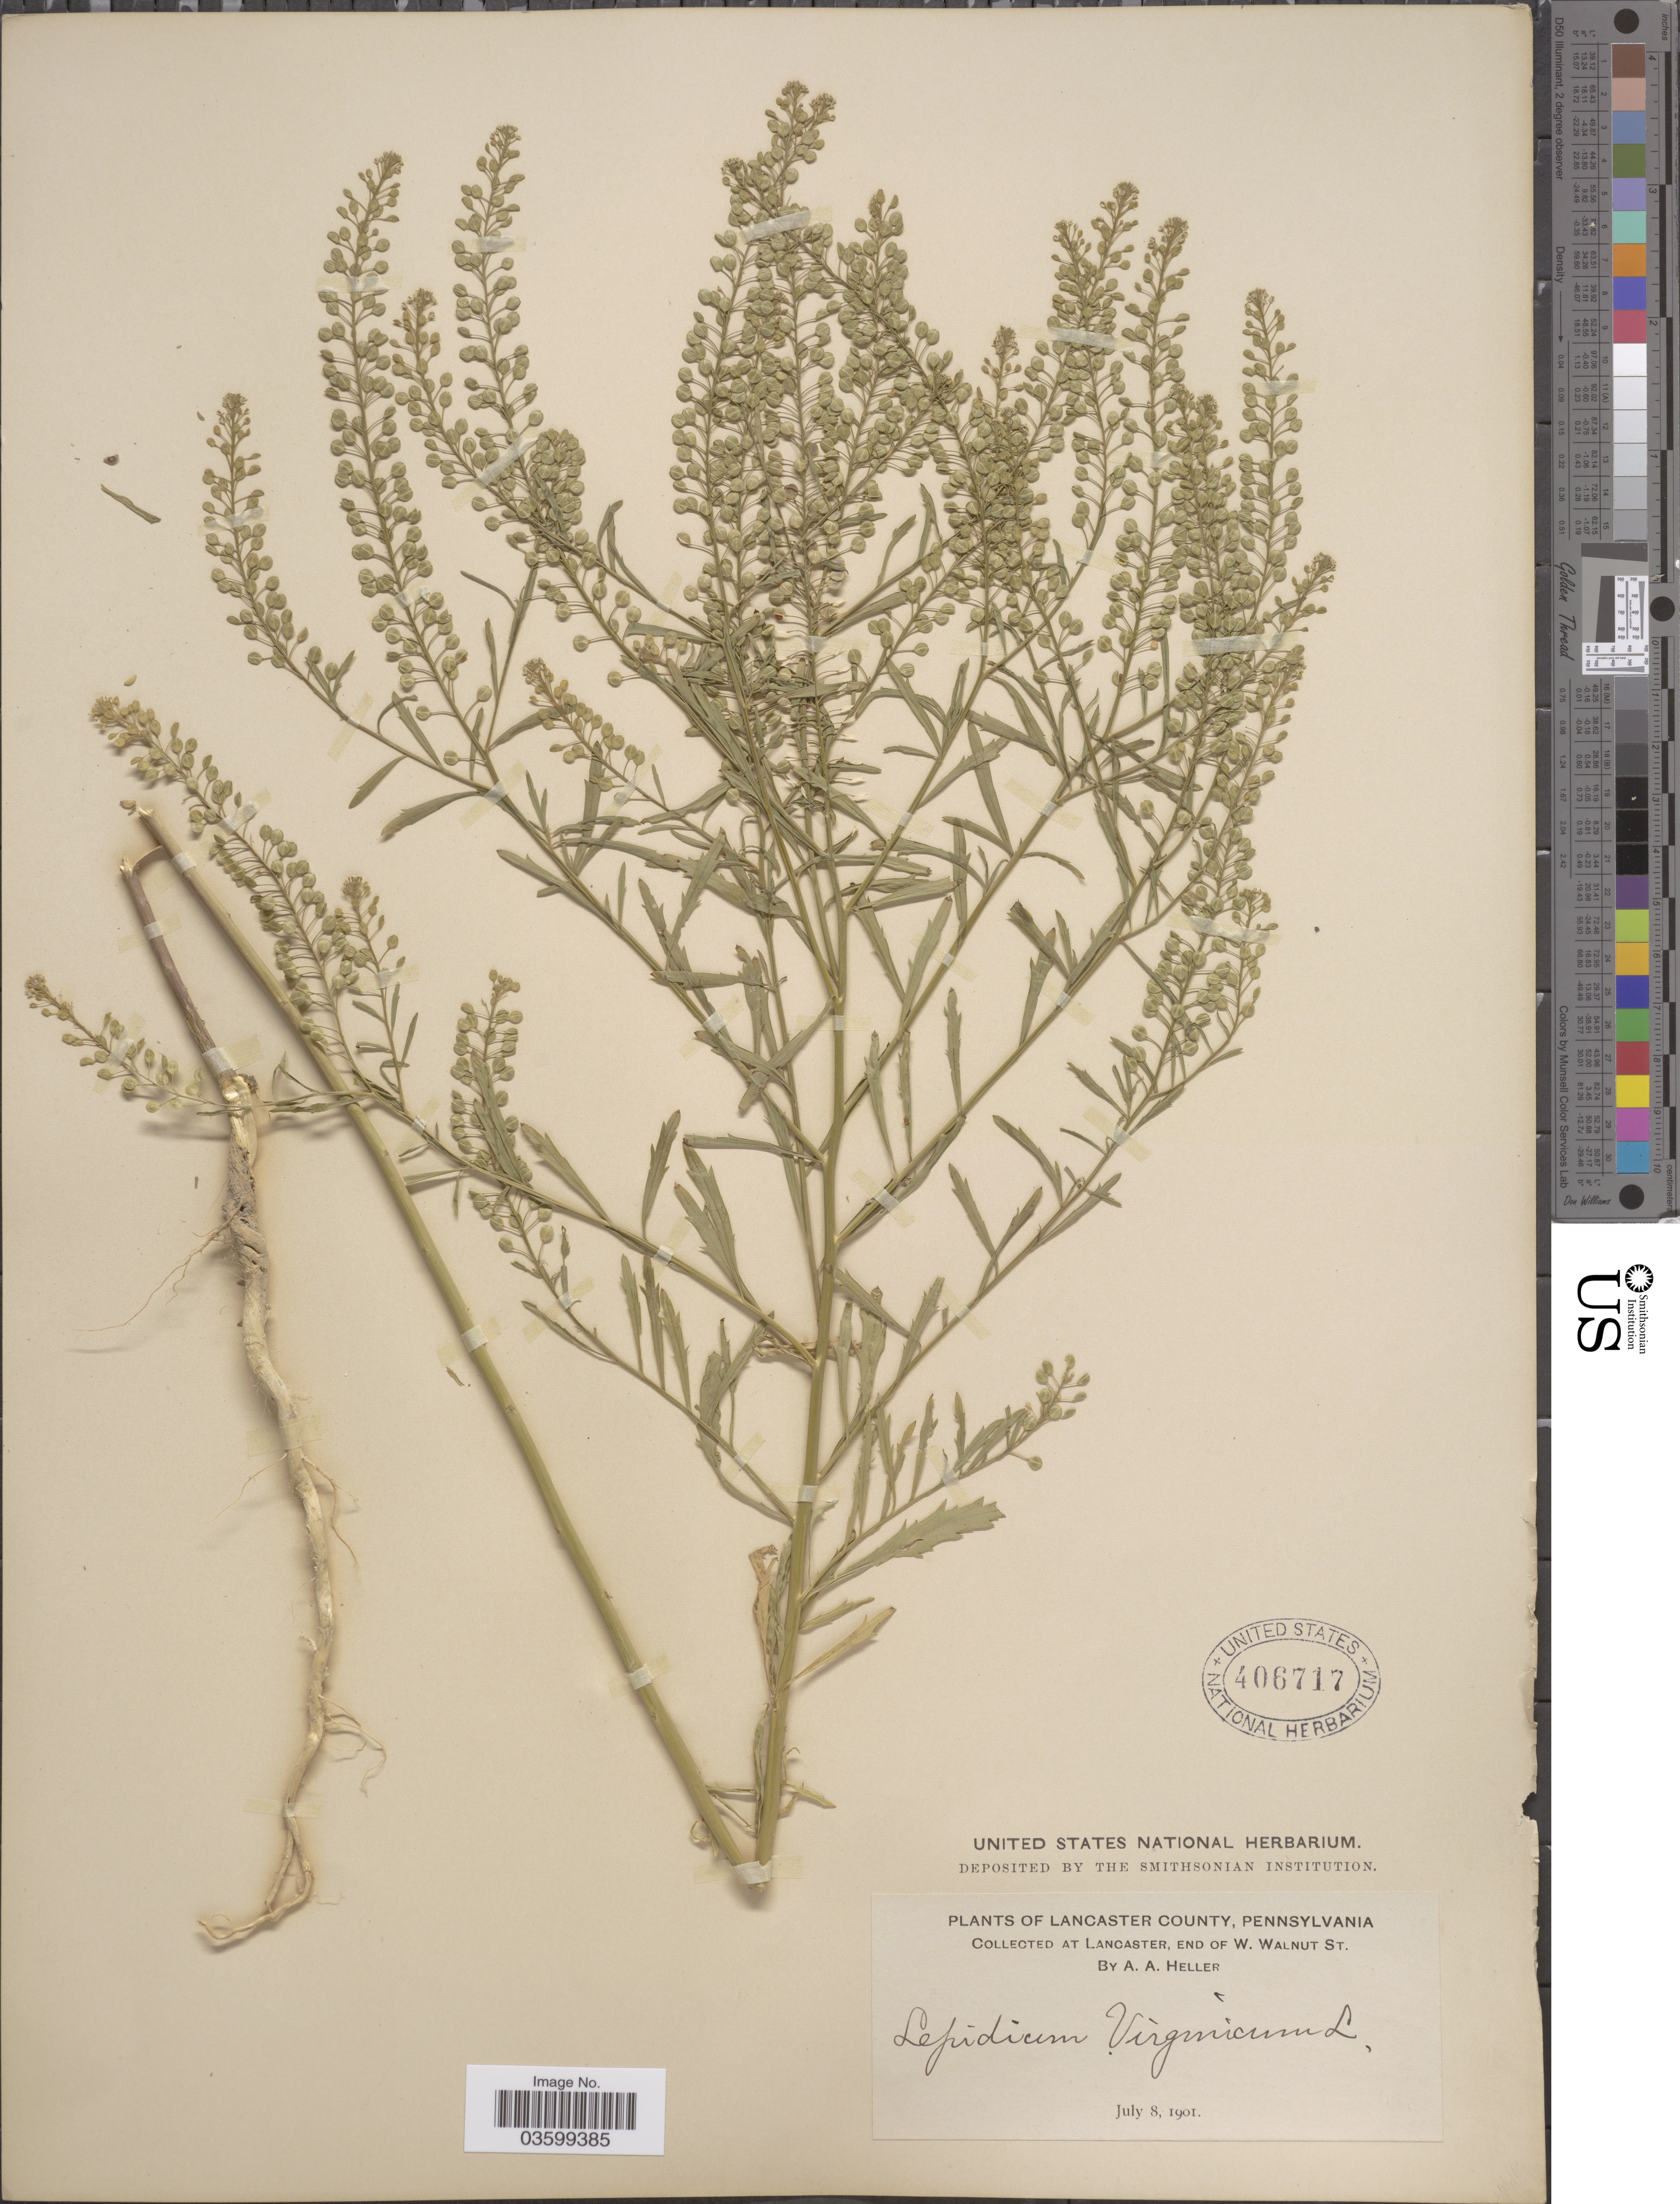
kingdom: Plantae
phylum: Tracheophyta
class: Magnoliopsida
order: Brassicales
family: Brassicaceae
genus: Lepidium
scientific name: Lepidium virginicum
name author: L.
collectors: A. A. Heller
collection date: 1901-07-08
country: United States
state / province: Pennsylvania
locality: Lancaster County. Lancaster, end of W. Walnut St.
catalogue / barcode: US 406717